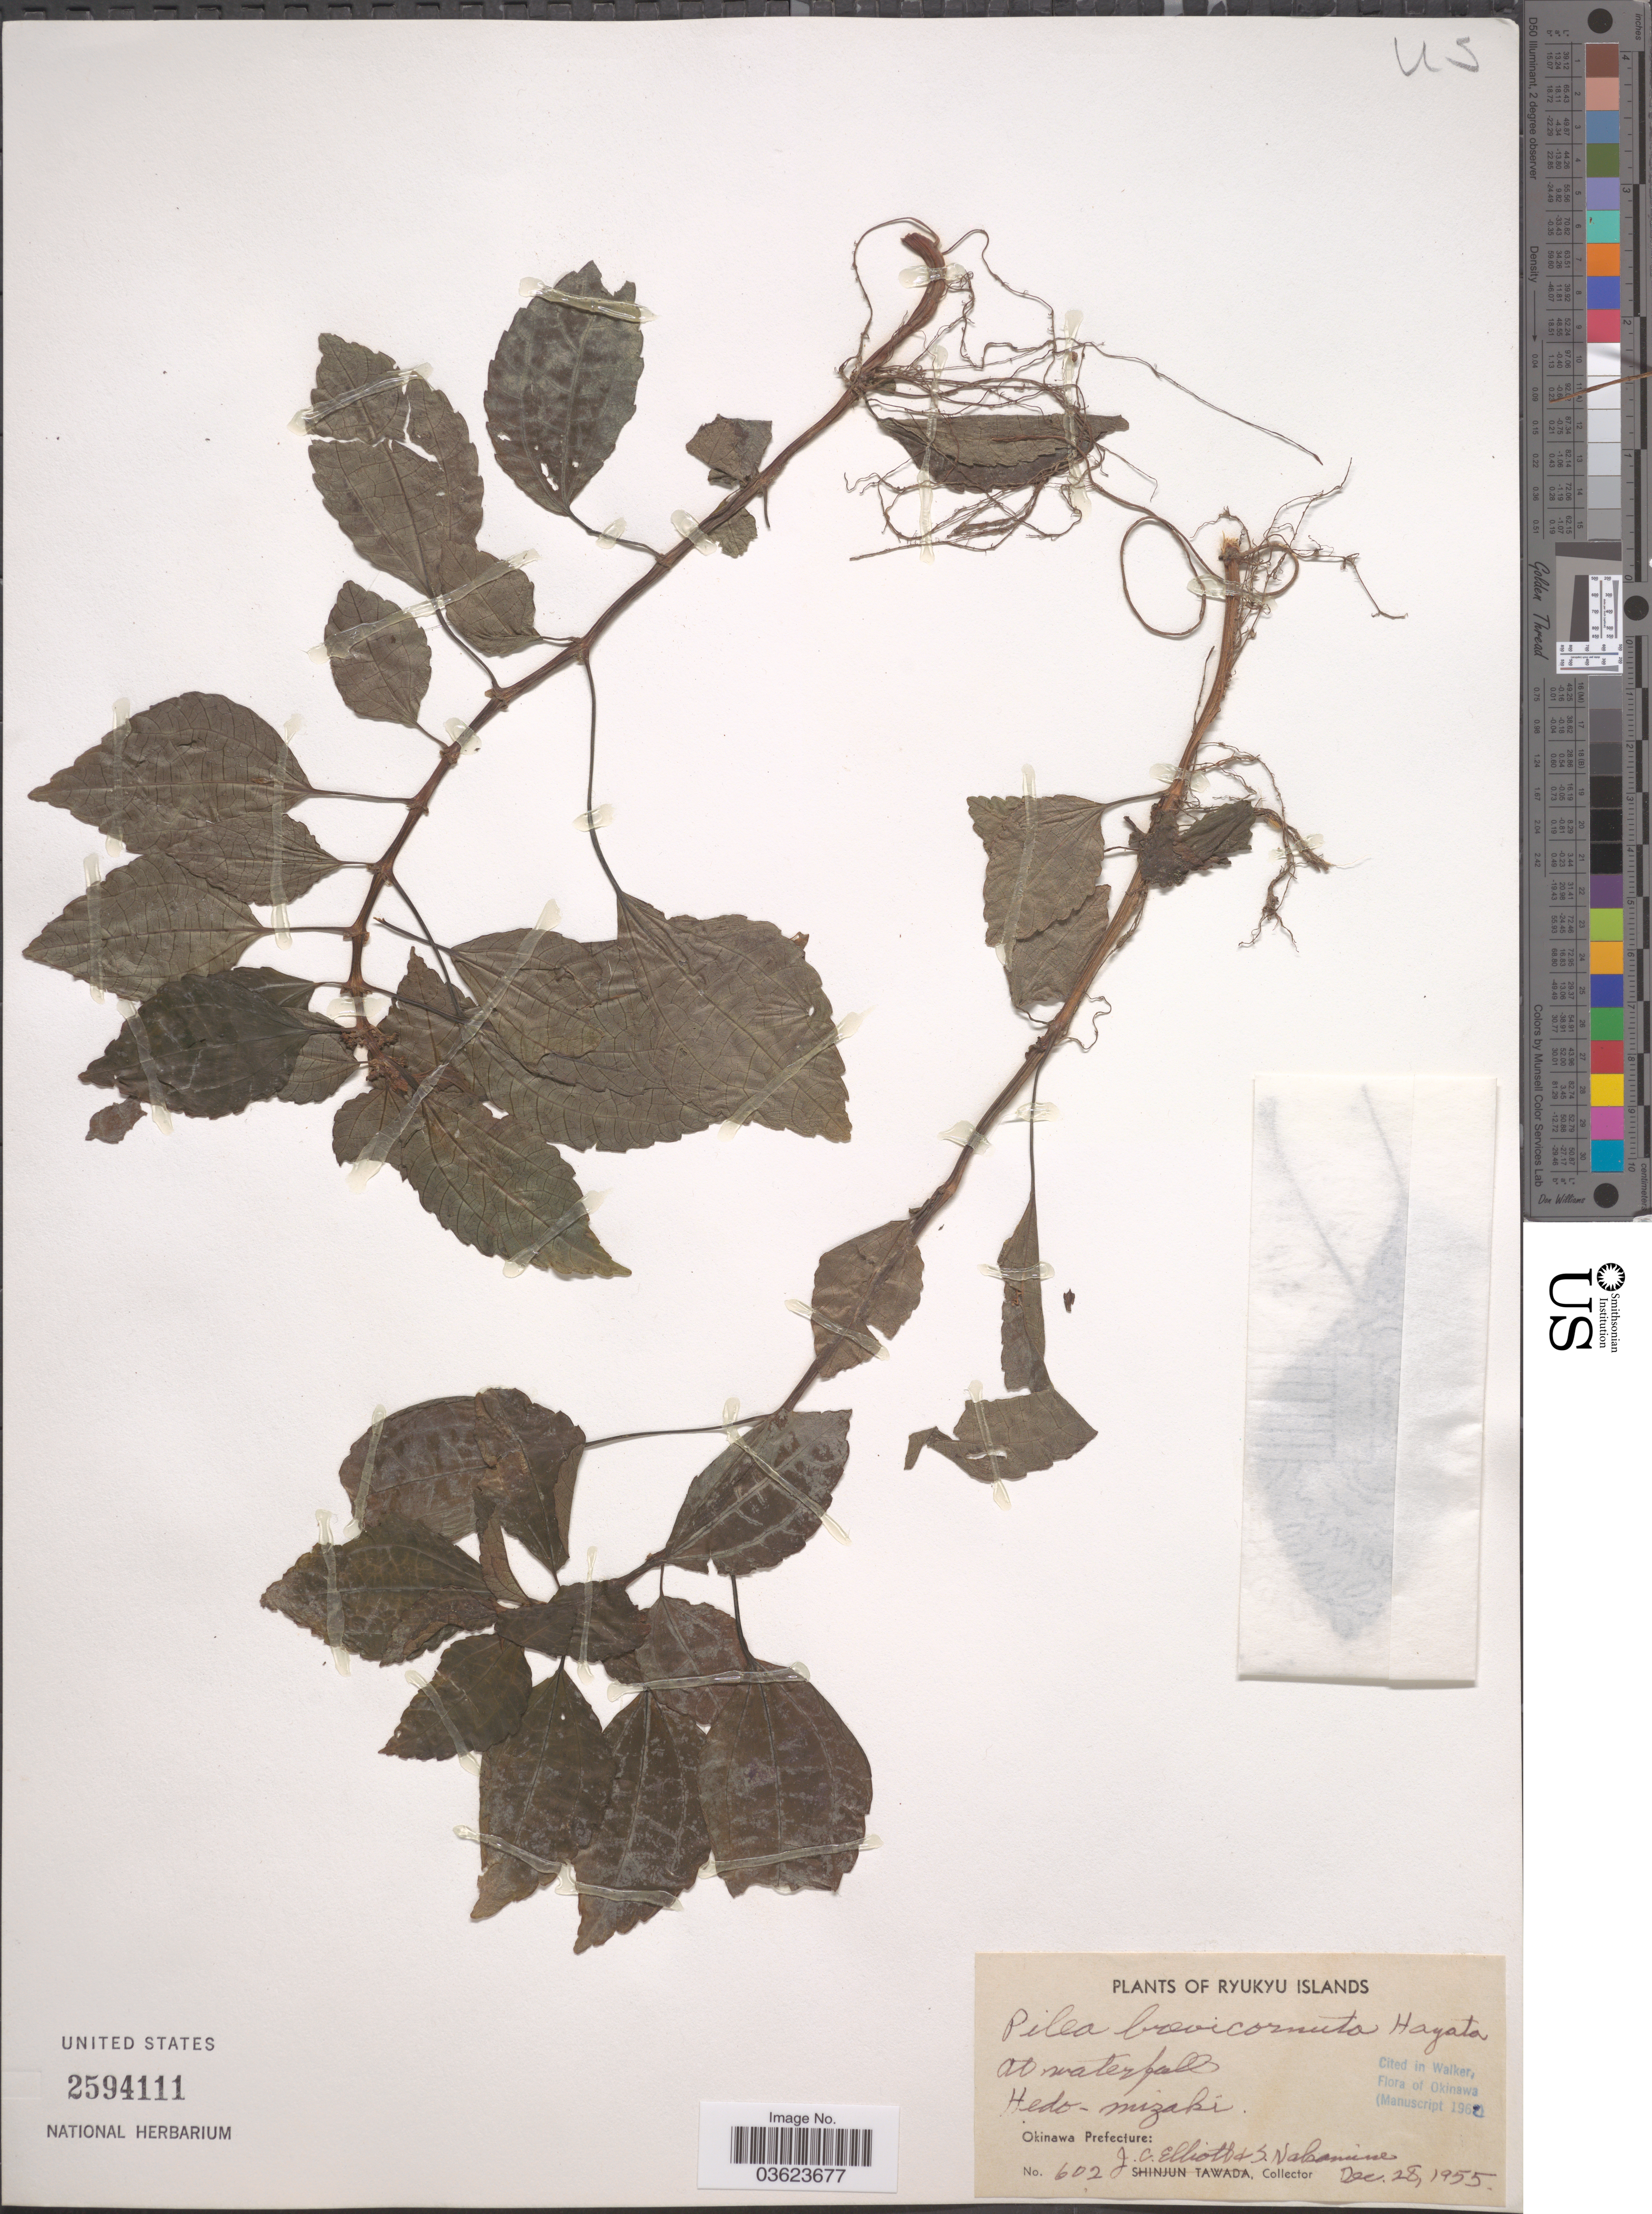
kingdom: Plantae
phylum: Tracheophyta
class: Magnoliopsida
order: Rosales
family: Urticaceae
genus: Pilea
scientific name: Pilea brevicornuta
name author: Hayata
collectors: J. C. Elliott & S. Nakamine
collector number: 602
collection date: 1955-12-28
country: Japan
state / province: Okinawa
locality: Ryukyu Islands. Okinawa Prefecture:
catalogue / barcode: US 2594111